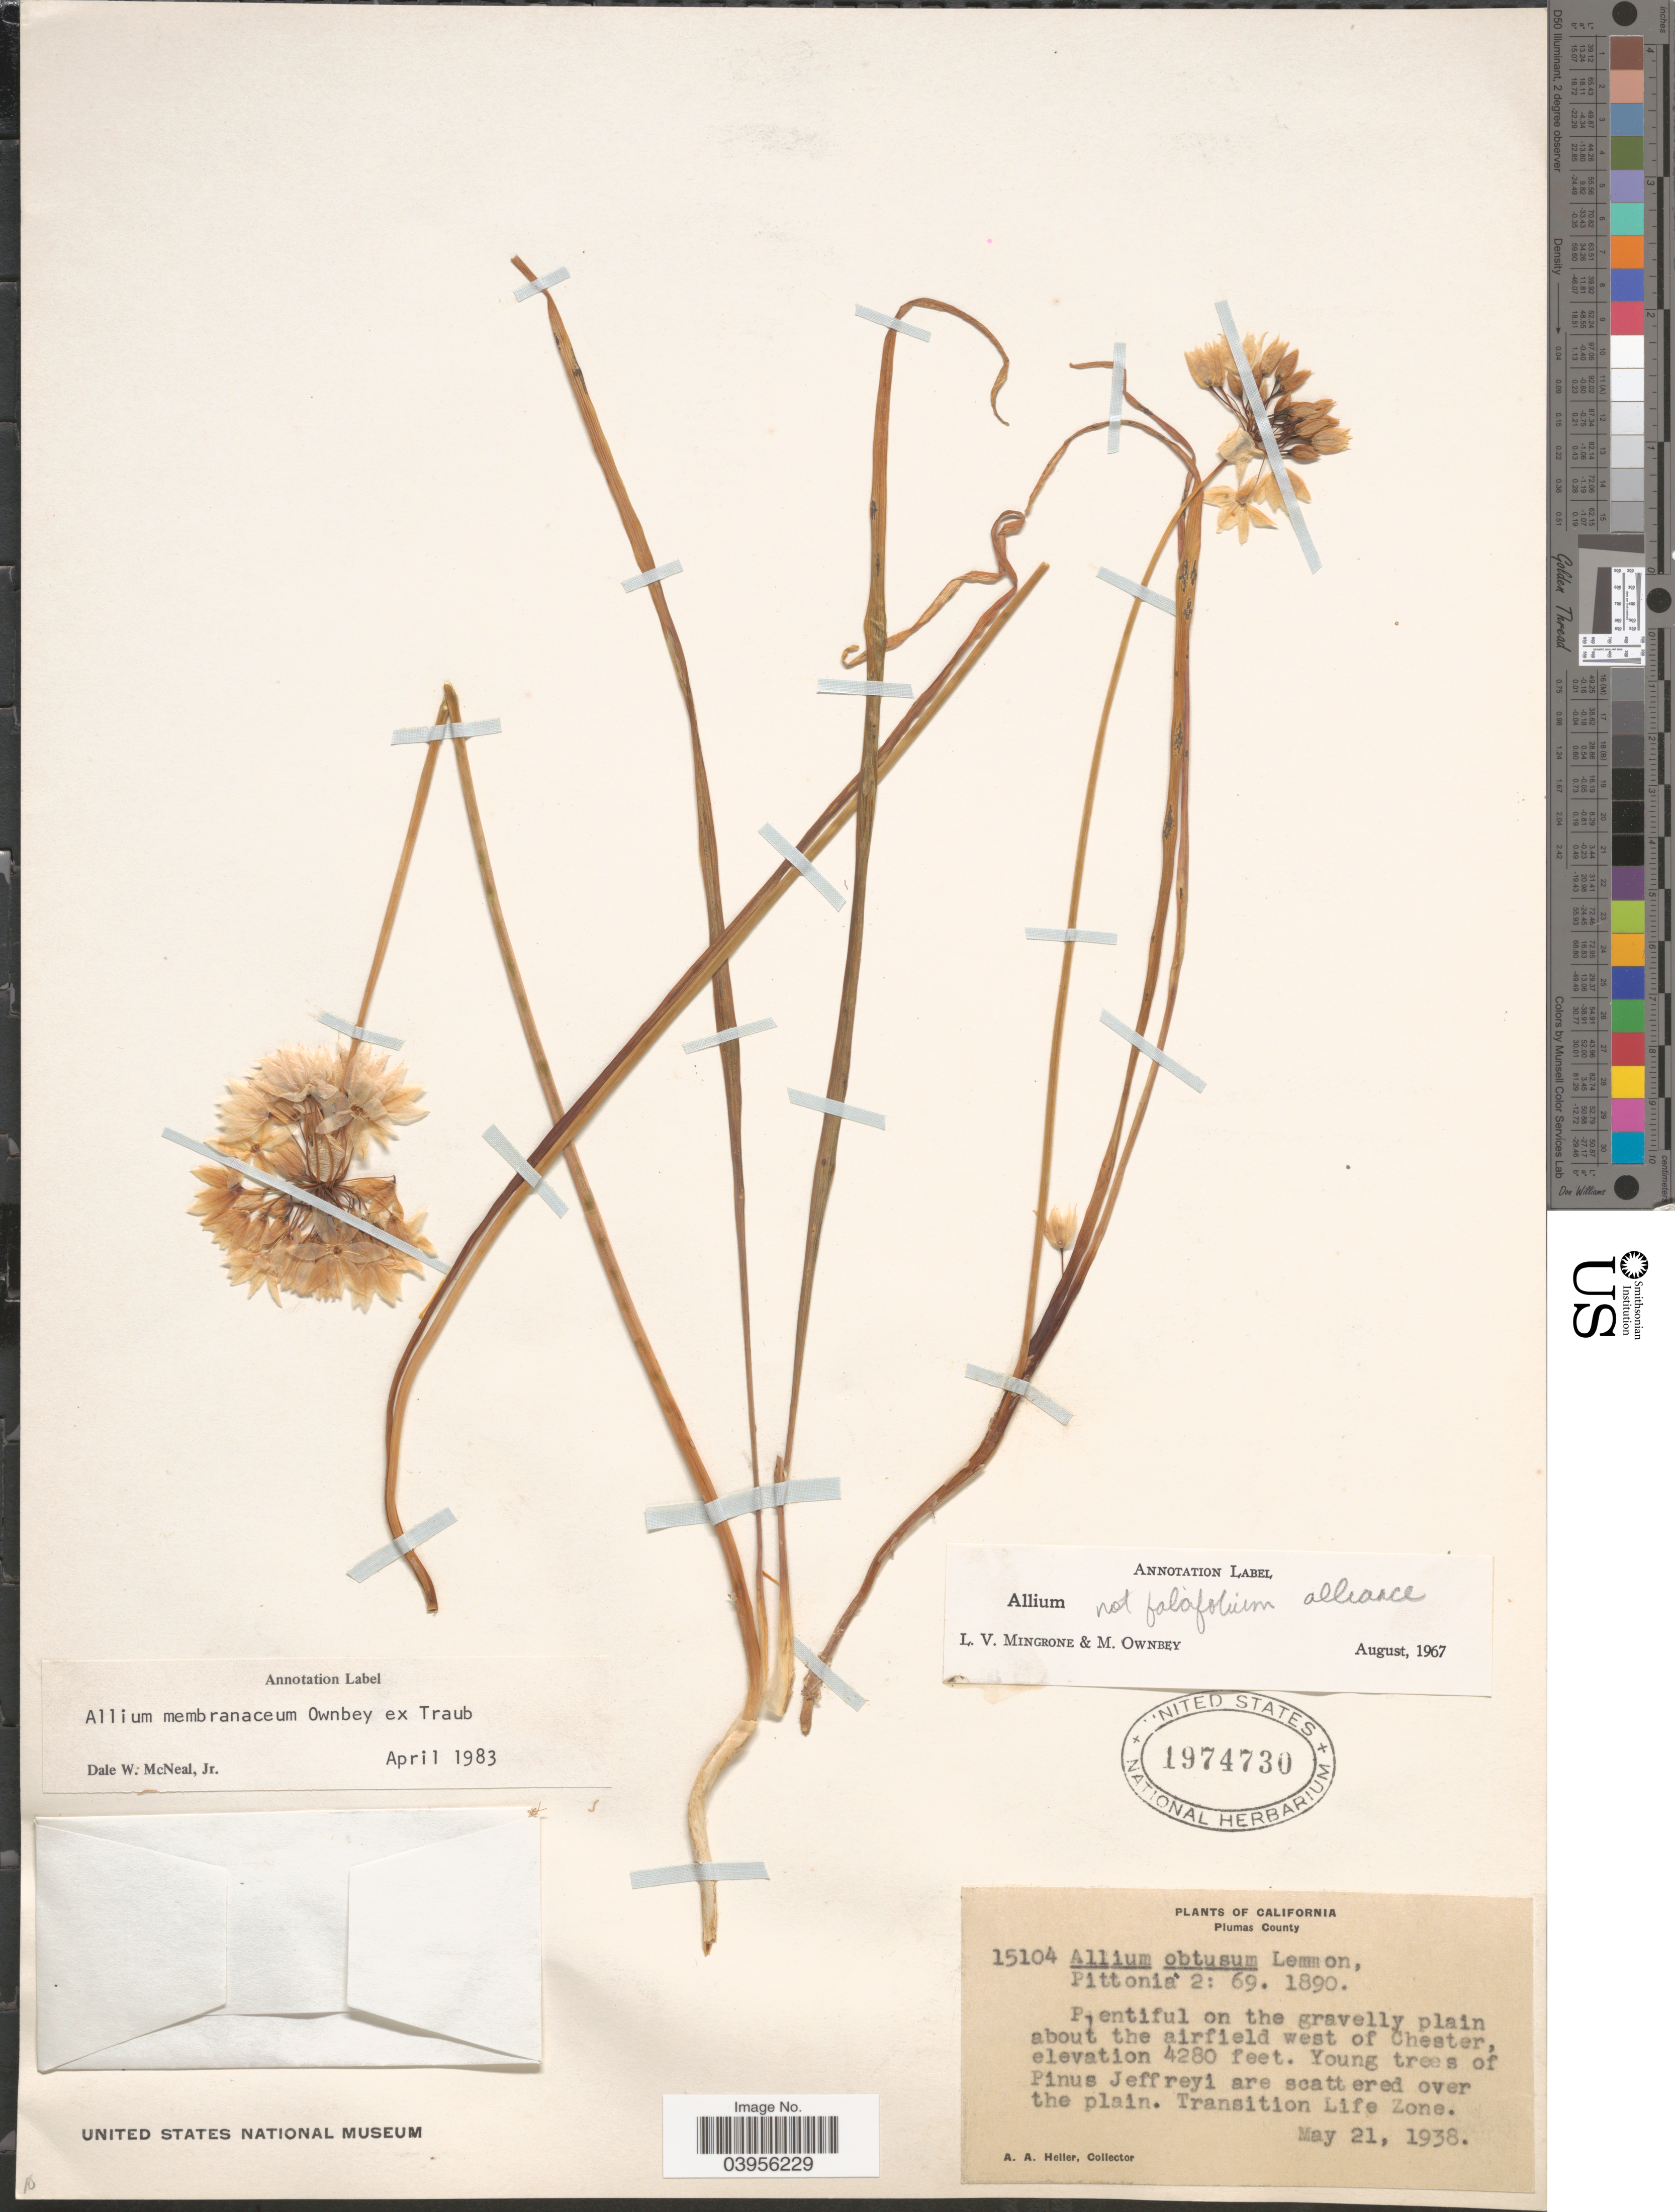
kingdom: Plantae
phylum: Tracheophyta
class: Liliopsida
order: Asparagales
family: Amaryllidaceae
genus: Allium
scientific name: Allium membranaceum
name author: Ownbey ex Traub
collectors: A. A. Heller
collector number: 15104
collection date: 1938-05-21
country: United States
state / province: California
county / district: Plumas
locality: Plumas County. About the airfield west of Chester. Transition Life Zone.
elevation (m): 1305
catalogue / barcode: US 1974730